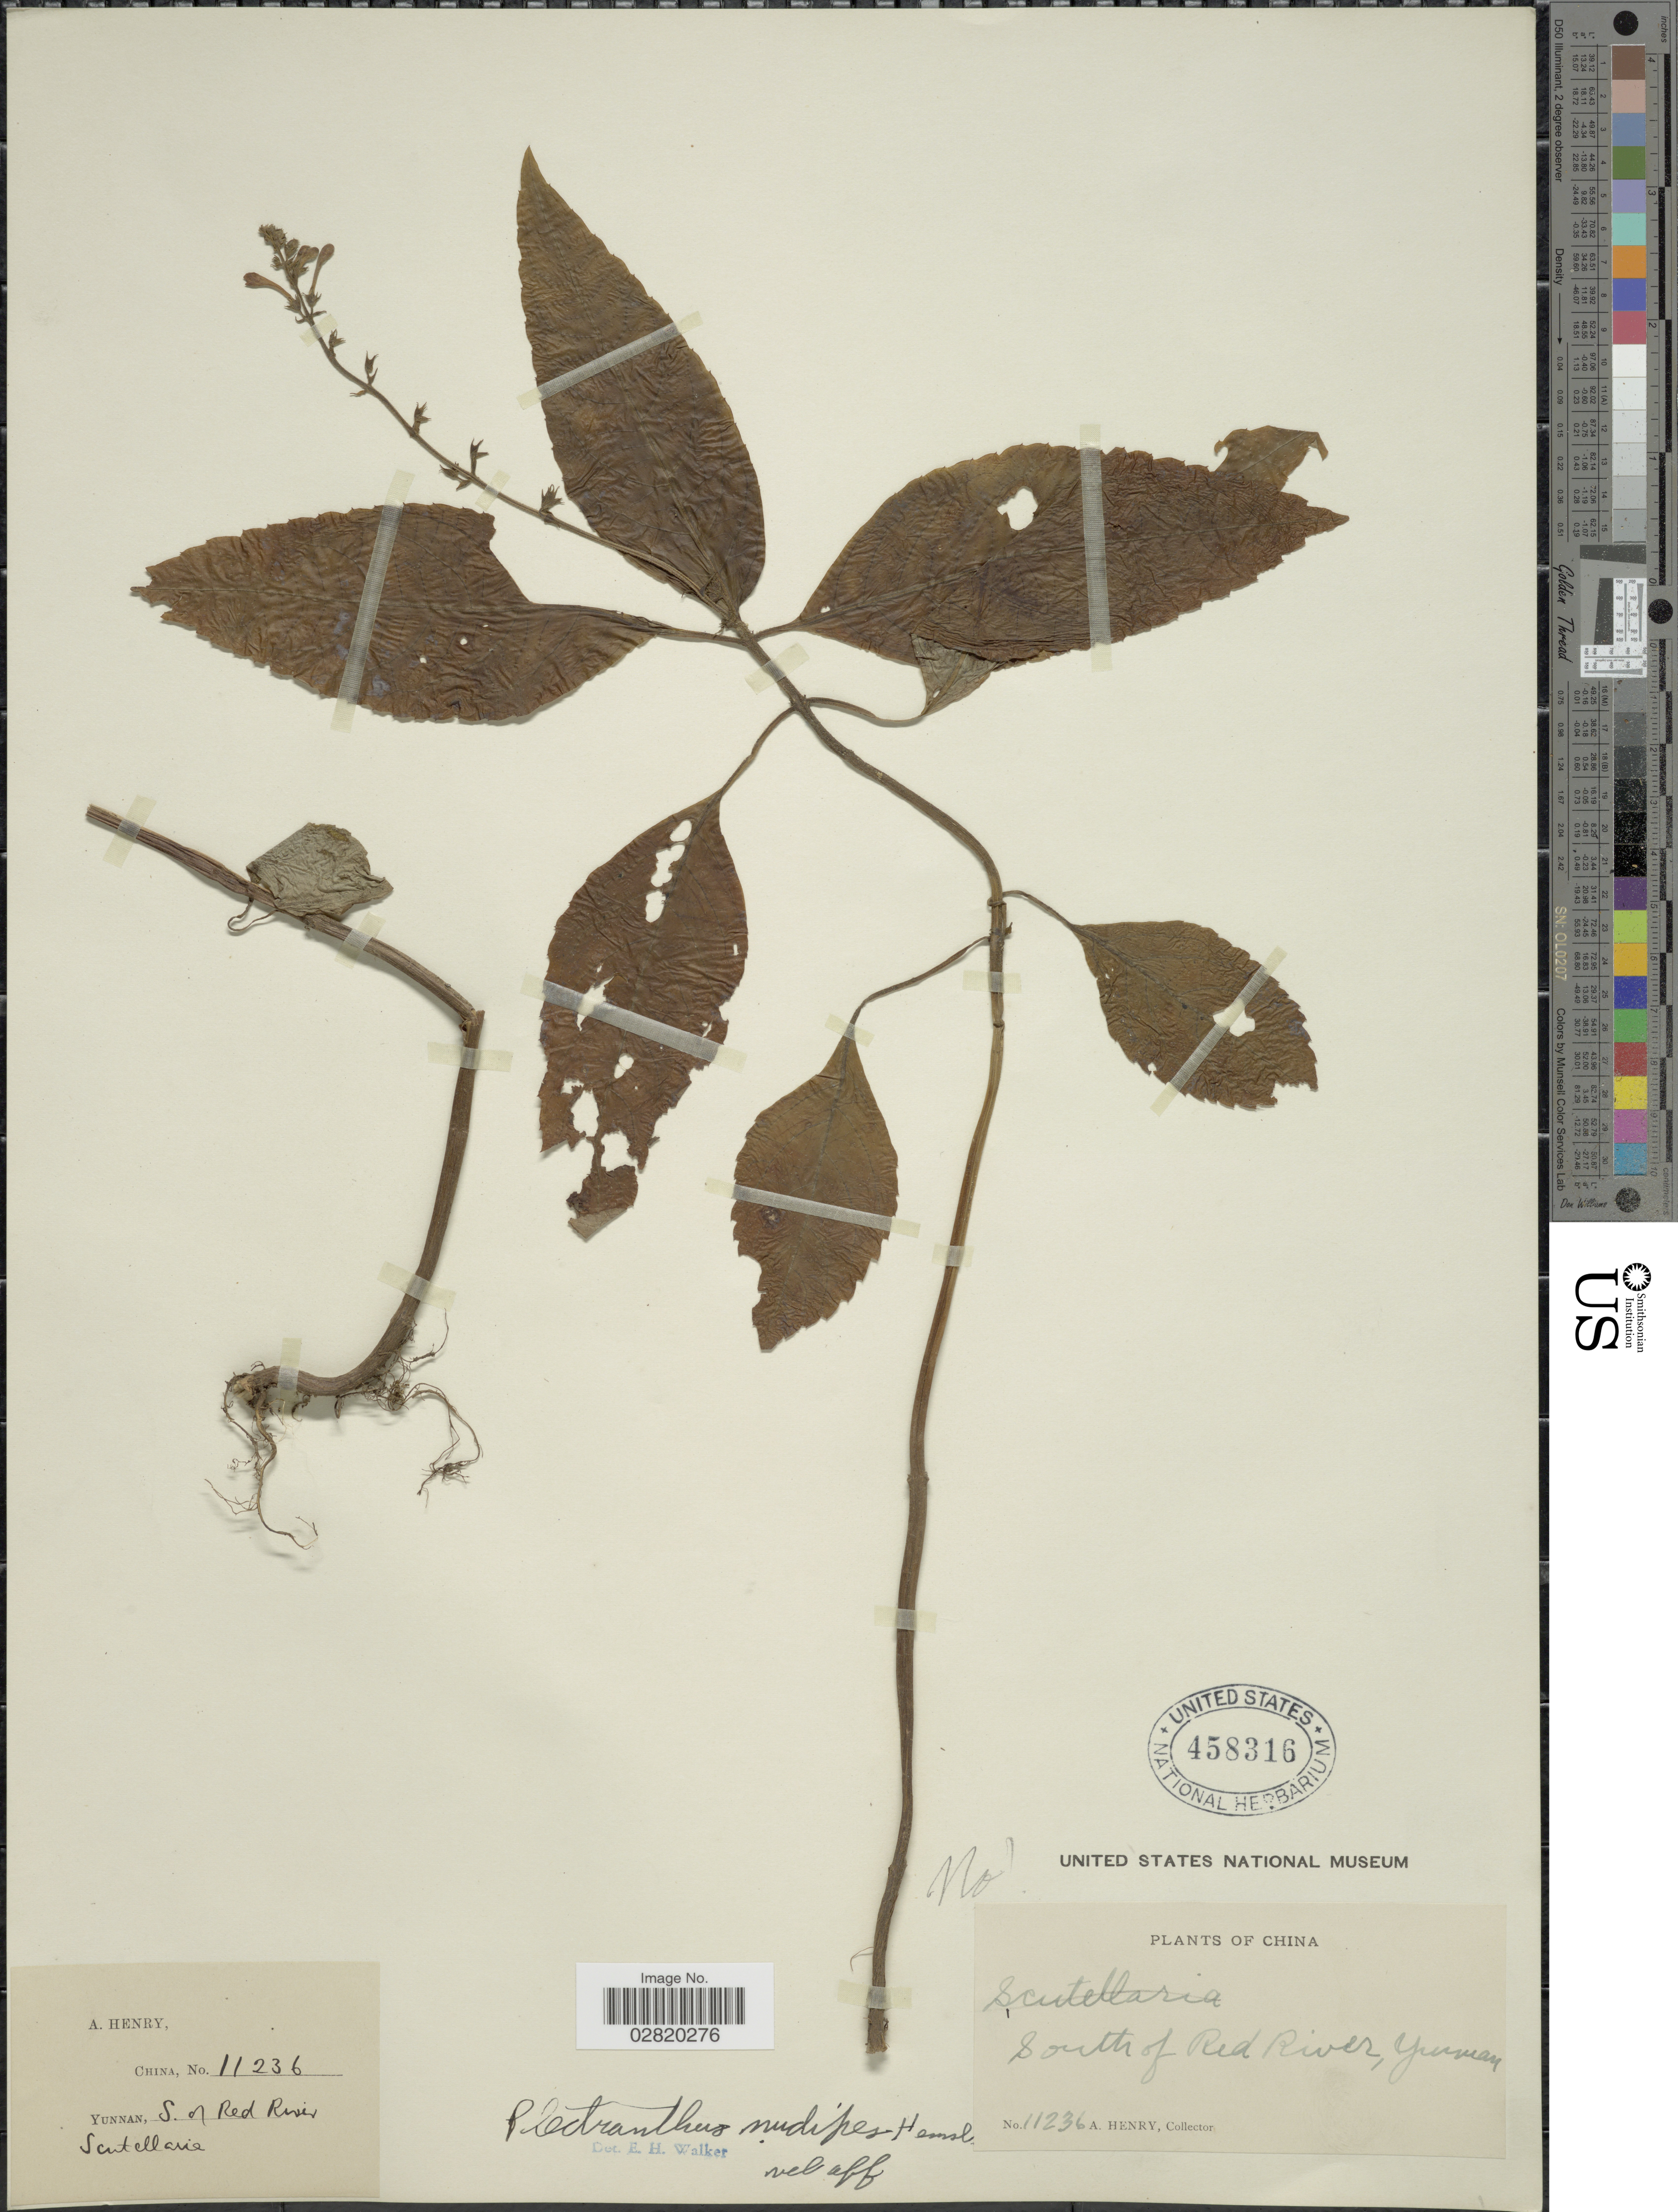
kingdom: Plantae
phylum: Tracheophyta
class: Magnoliopsida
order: Lamiales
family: Lamiaceae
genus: Siphocranion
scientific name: Siphocranion nudipes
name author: (Hemsl.) Kudô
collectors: A. Henry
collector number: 11236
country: China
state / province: Yunnan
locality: South of Red River.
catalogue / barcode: US 458316